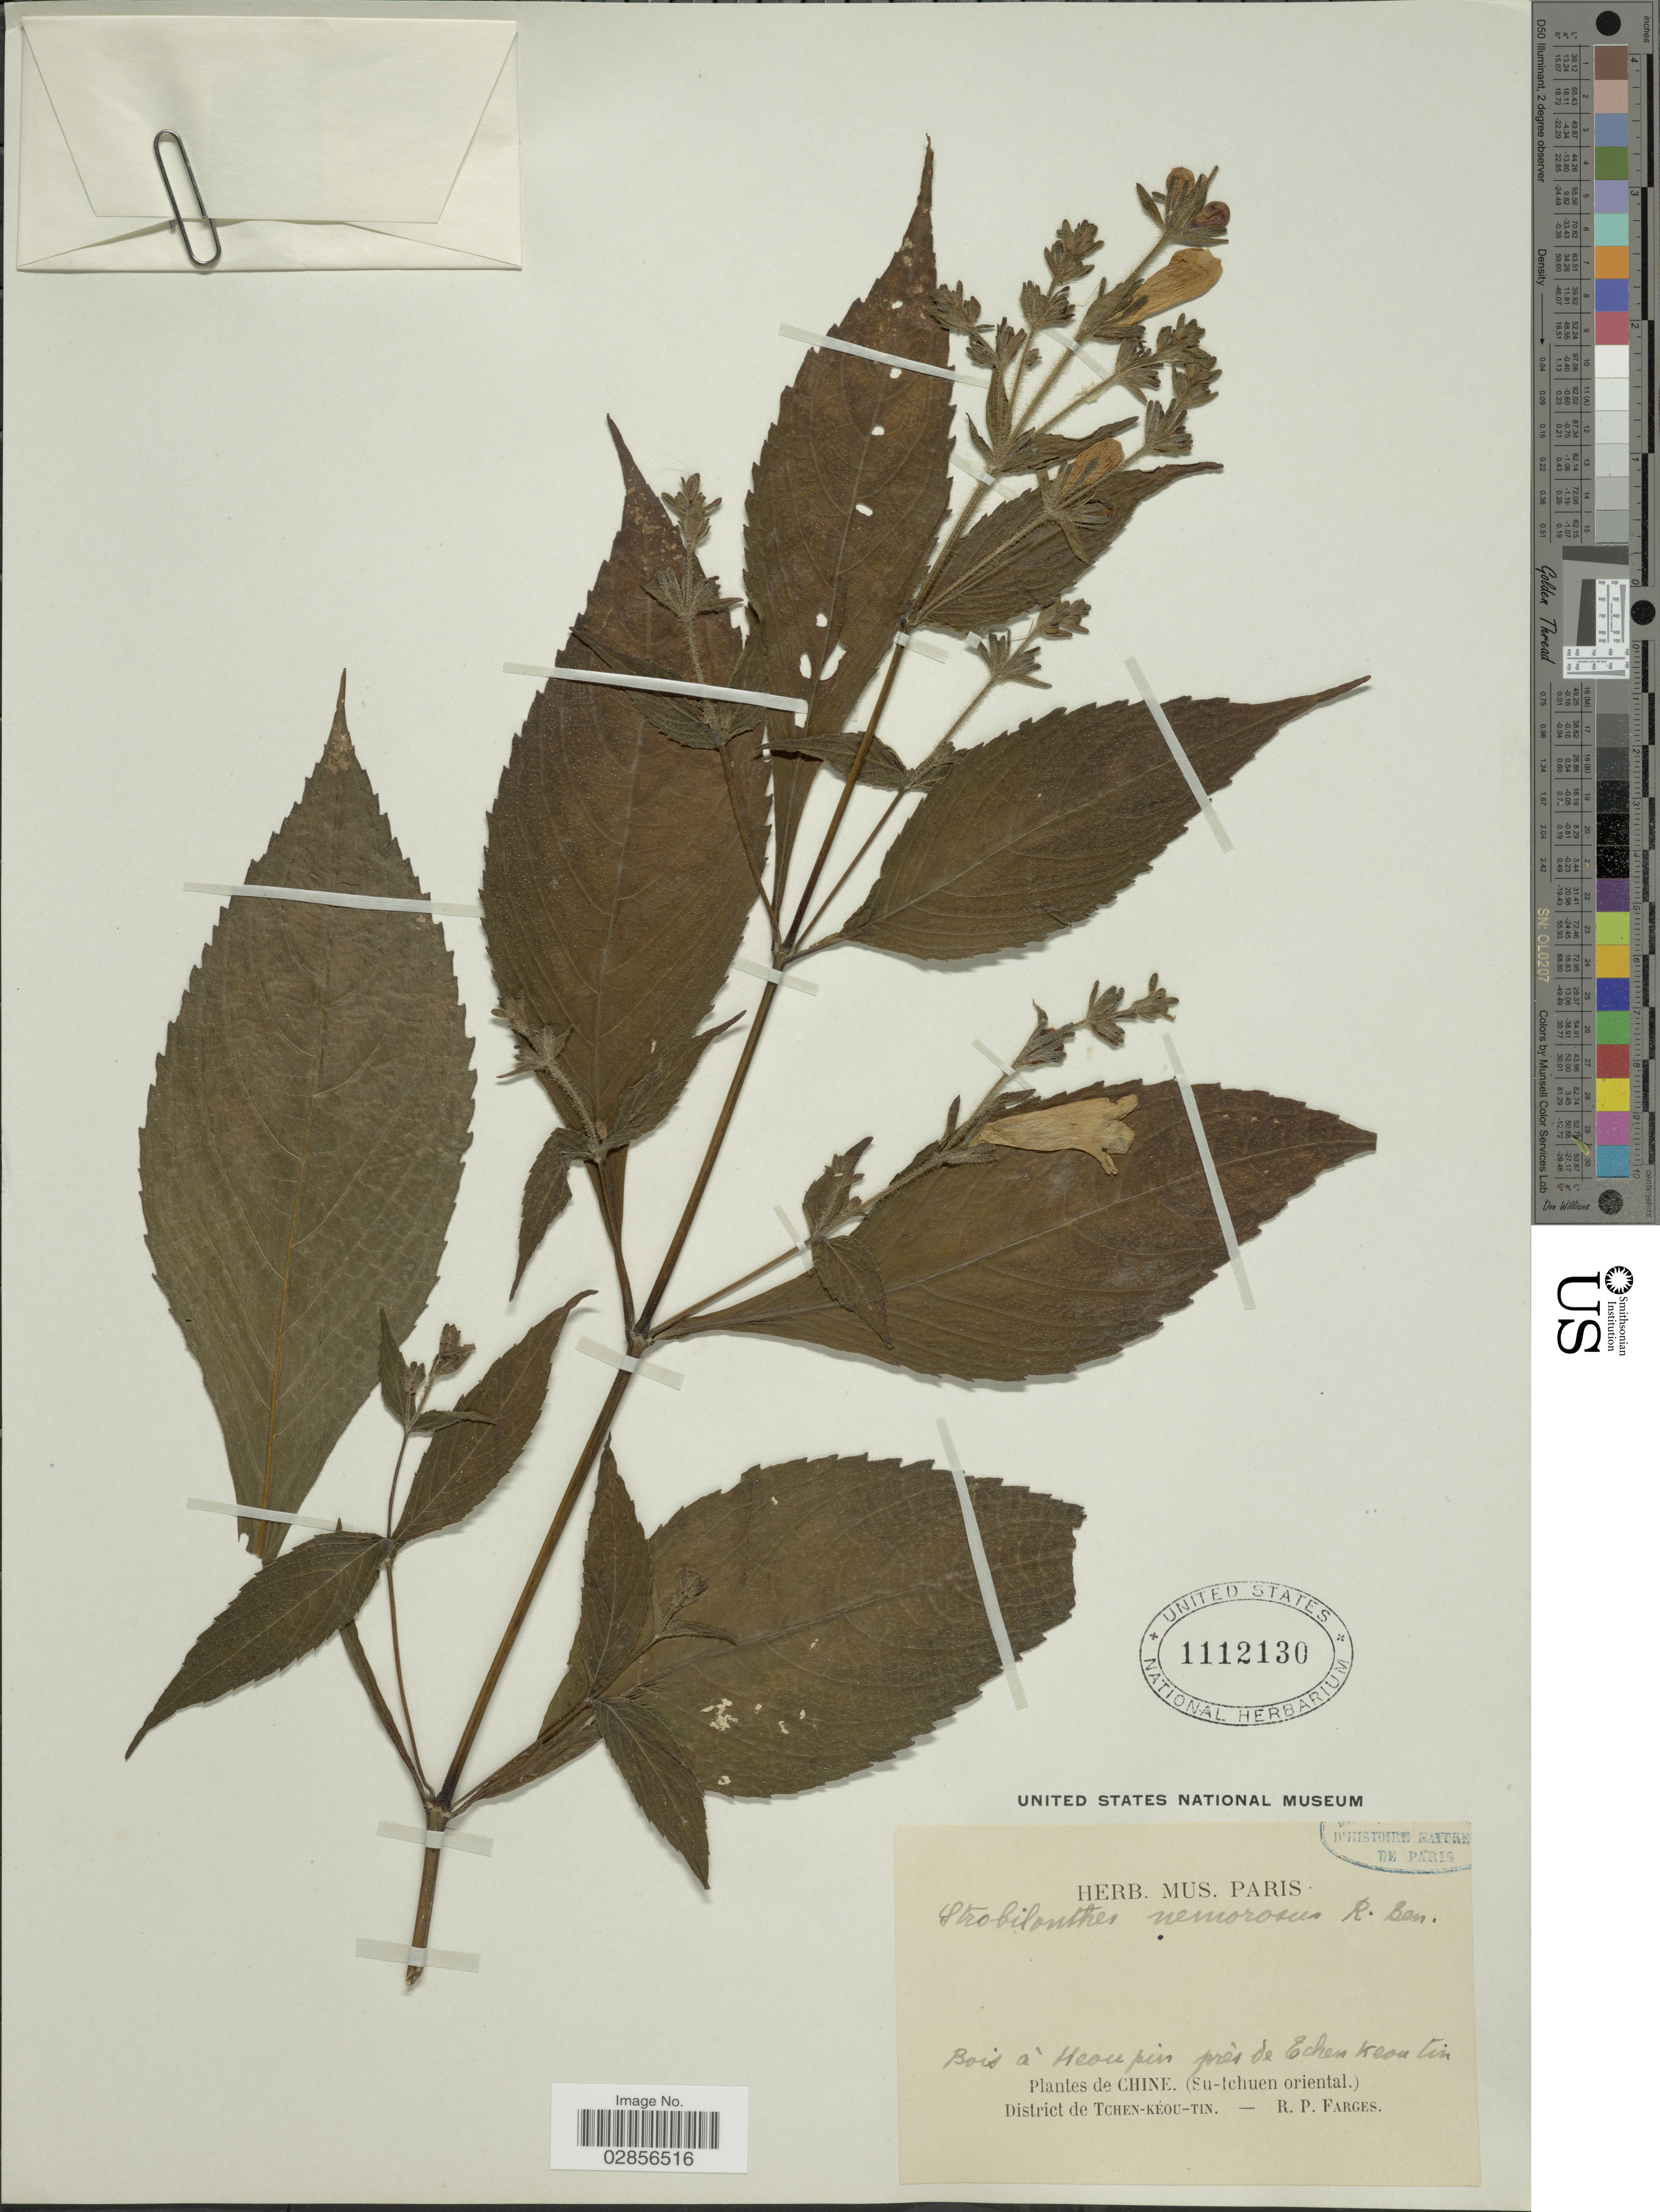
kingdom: Plantae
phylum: Tracheophyta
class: Magnoliopsida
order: Lamiales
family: Acanthaceae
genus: Strobilanthes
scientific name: Strobilanthes lachenensis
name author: C.B. Clarke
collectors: R. Farges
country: China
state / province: Sichuan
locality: Bois à Heoupin près de Echen Keou tin. (Su-tchuen oriental). District de Tchen-Kéou-Tin.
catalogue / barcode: US 1112130